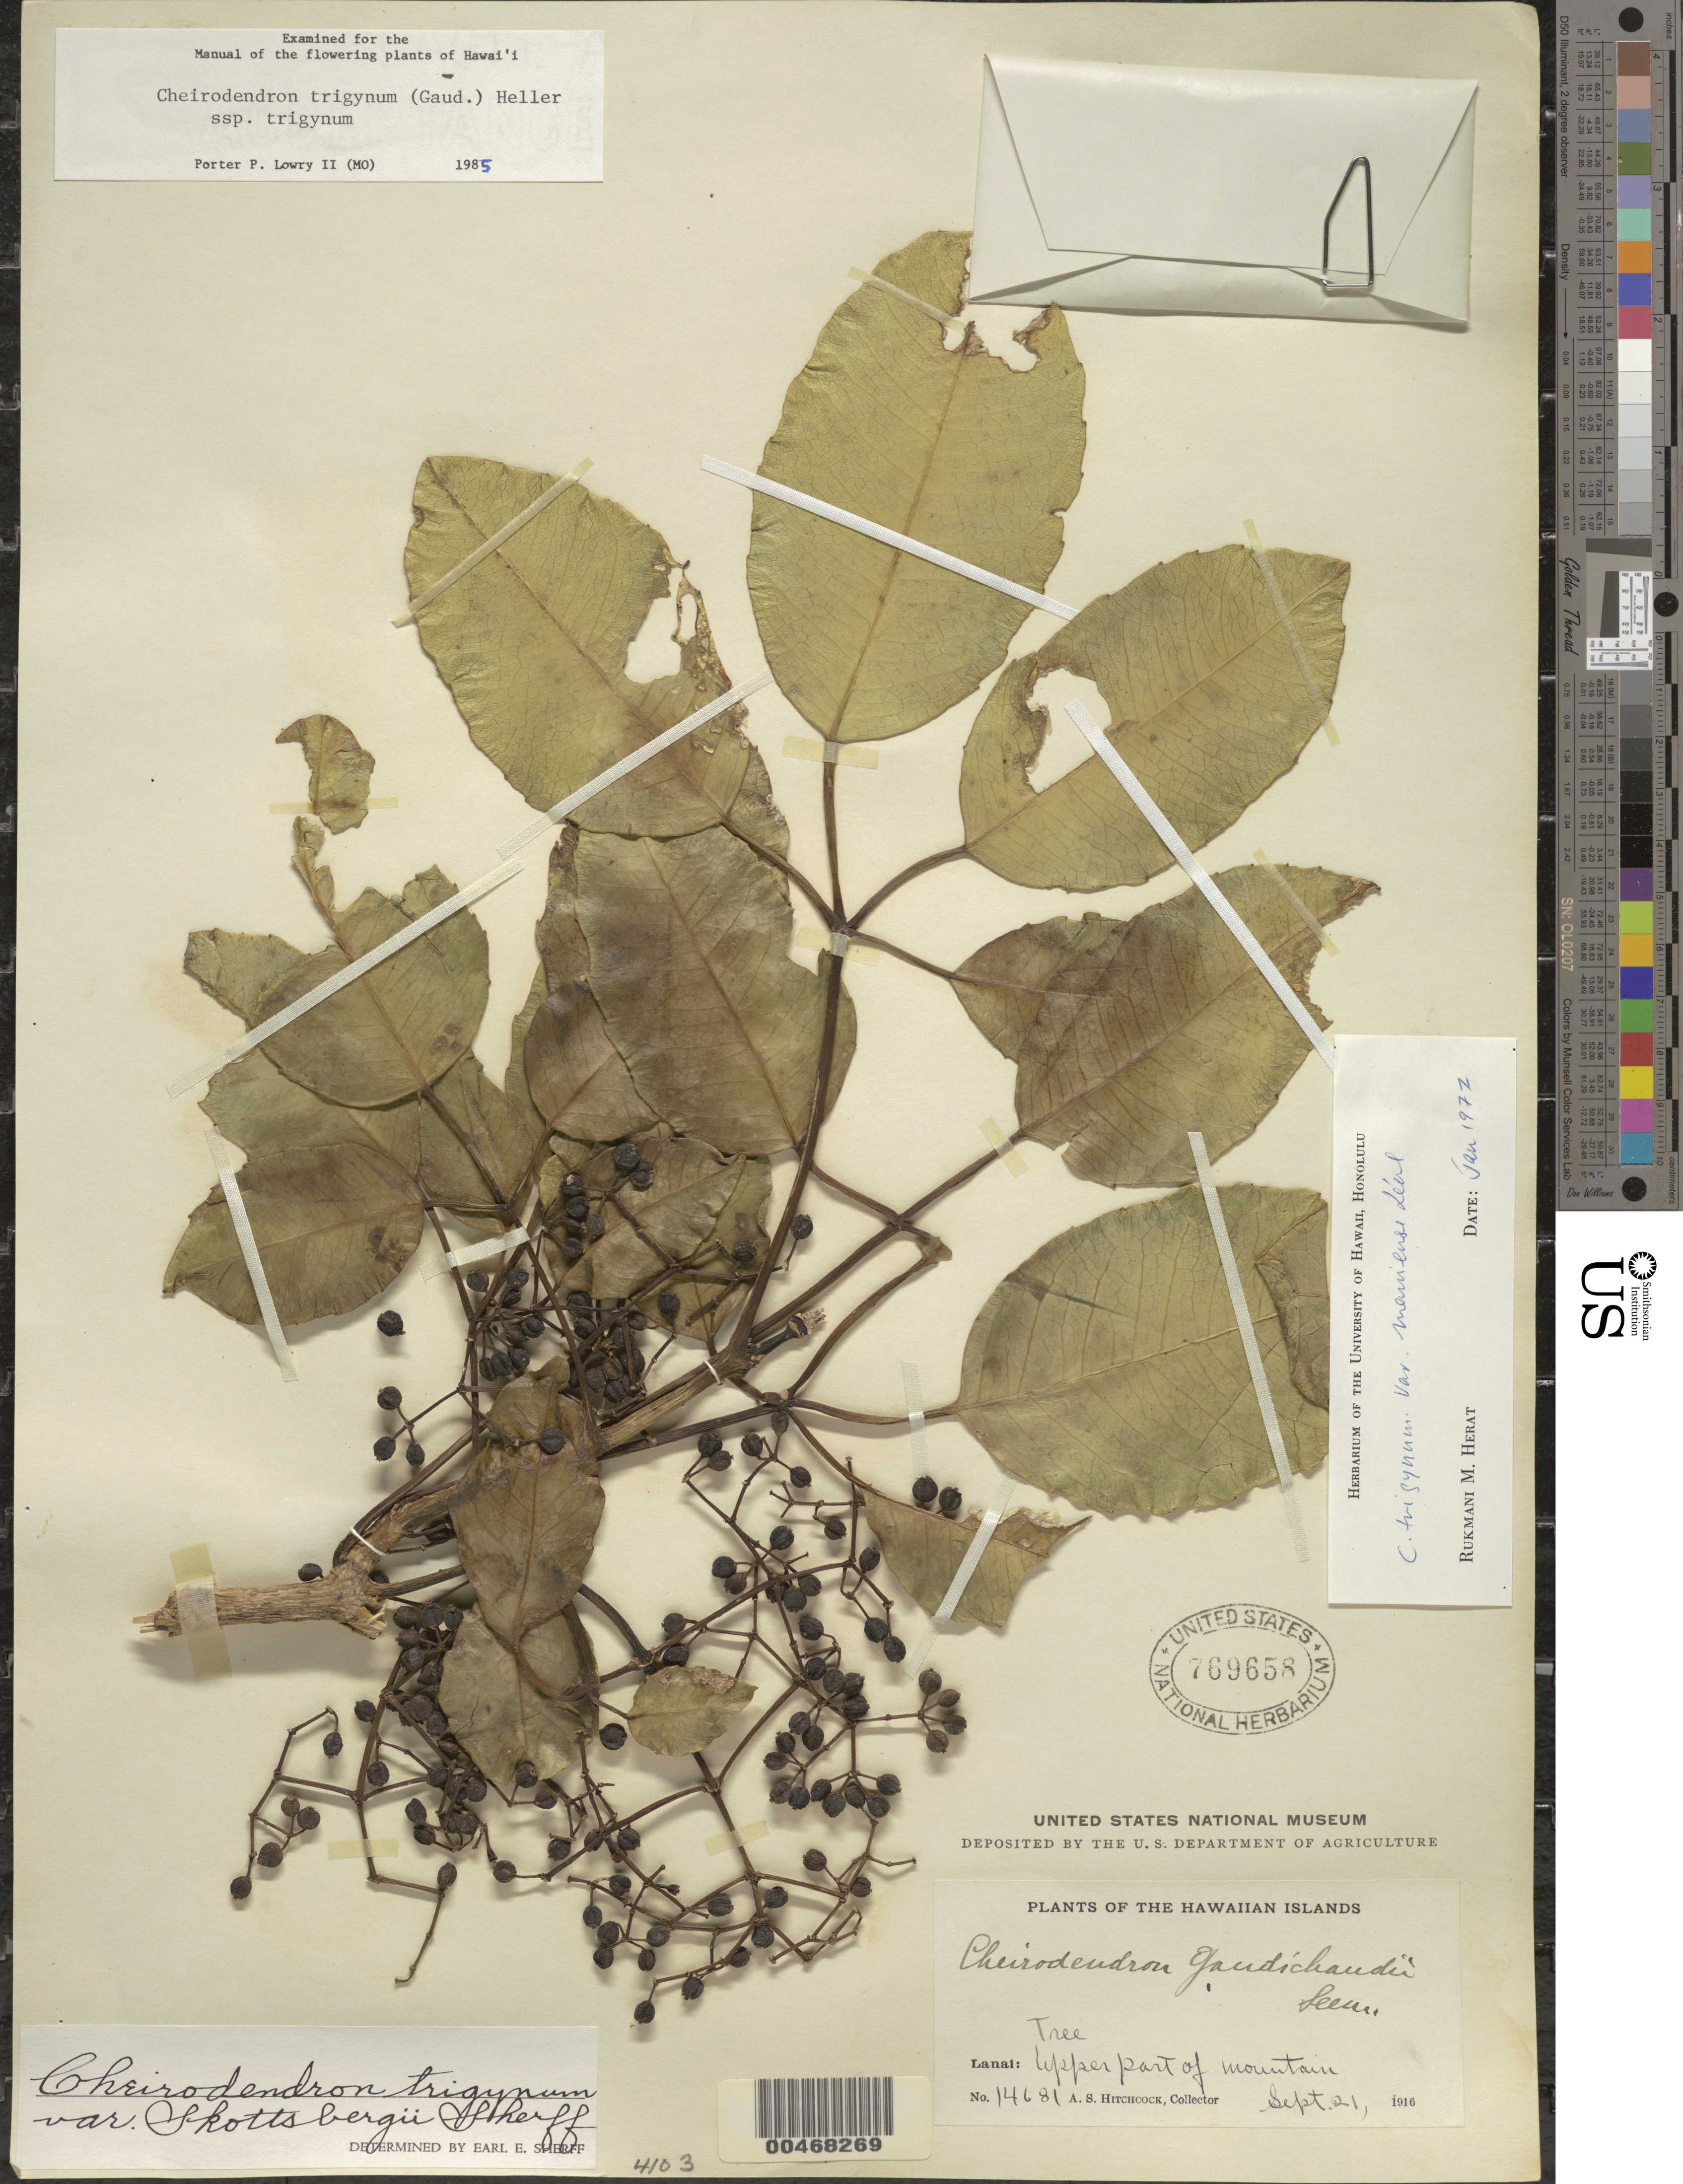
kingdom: Plantae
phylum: Tracheophyta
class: Magnoliopsida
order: Apiales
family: Araliaceae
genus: Cheirodendron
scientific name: Cheirodendron trigynum subsp. trigynum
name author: (Gaudich.) A. Heller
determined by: Lowry, P. P., (MO), Missouri Botanical Garden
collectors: A. S. Hitchcock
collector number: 14681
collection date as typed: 21 Sep 1916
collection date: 1916-09-21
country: United States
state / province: Hawaii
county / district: Maui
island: Lana'i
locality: Upper part of mountain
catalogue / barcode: US 769658